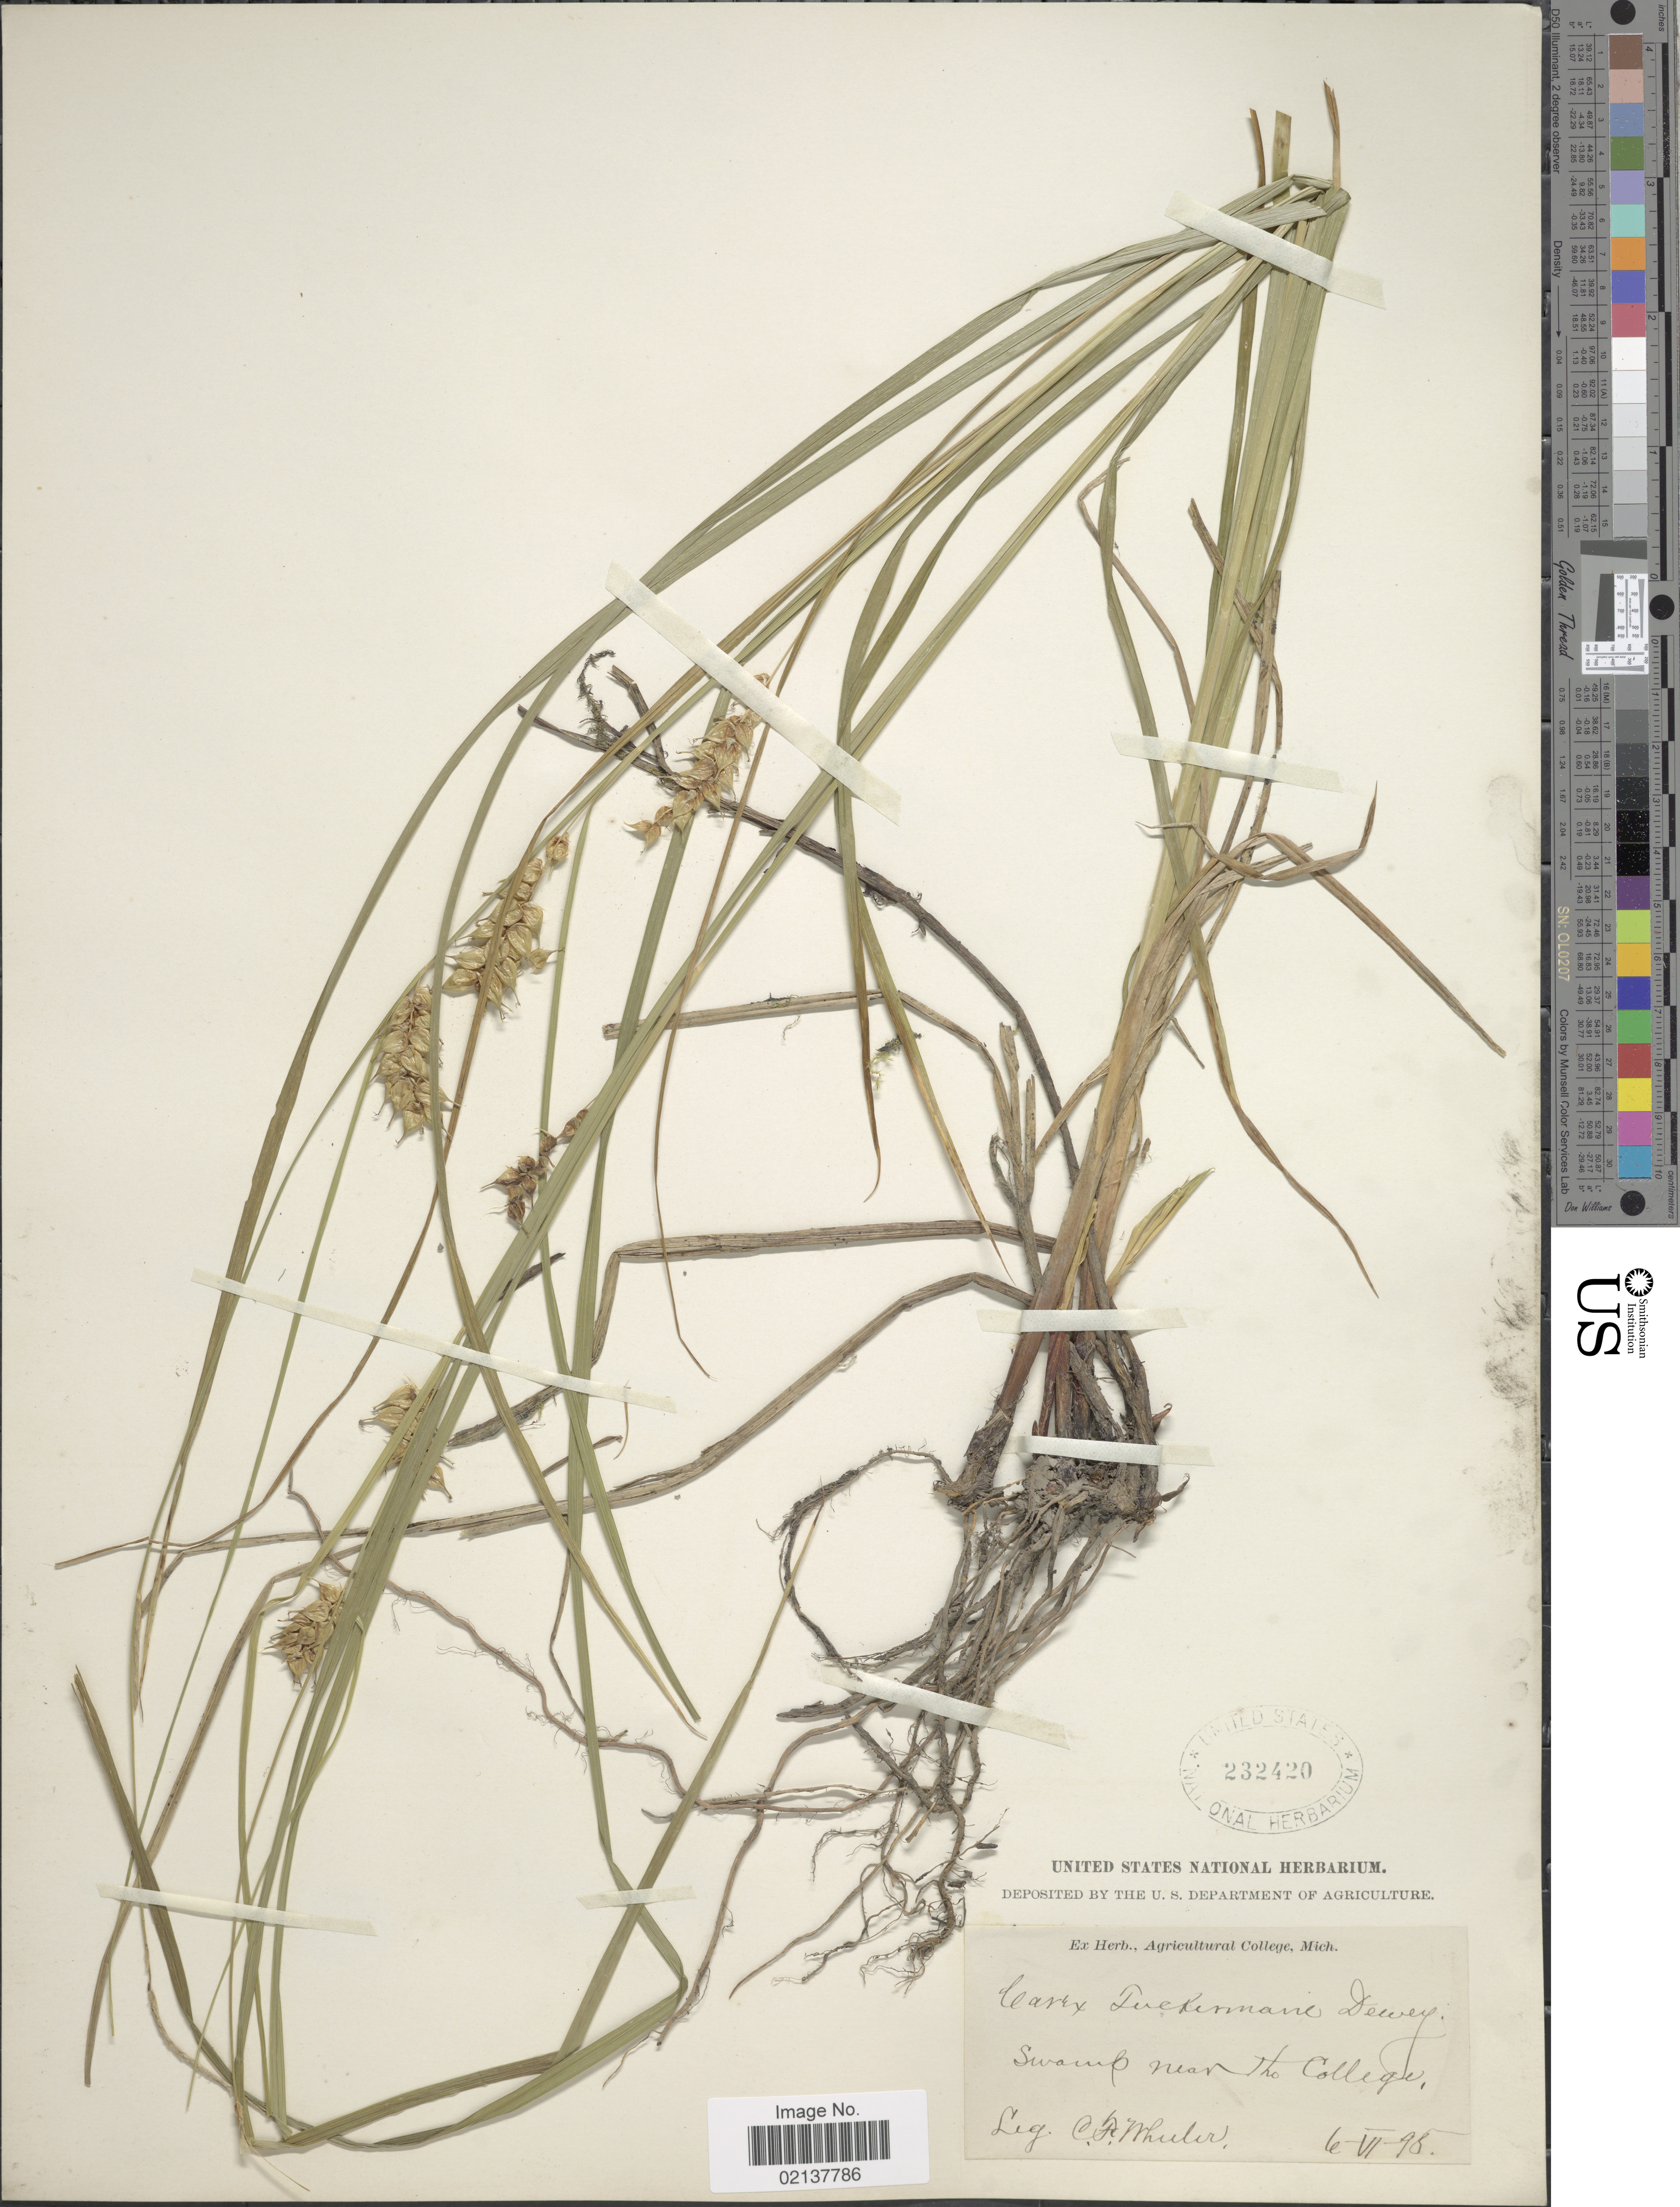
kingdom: Plantae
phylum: Tracheophyta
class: Liliopsida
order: Poales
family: Cyperaceae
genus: Carex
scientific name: Carex tuckermanii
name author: Boott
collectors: C. Wheeler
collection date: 1893-06-06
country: United States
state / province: Michigan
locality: Swamp near the College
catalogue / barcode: US 232420